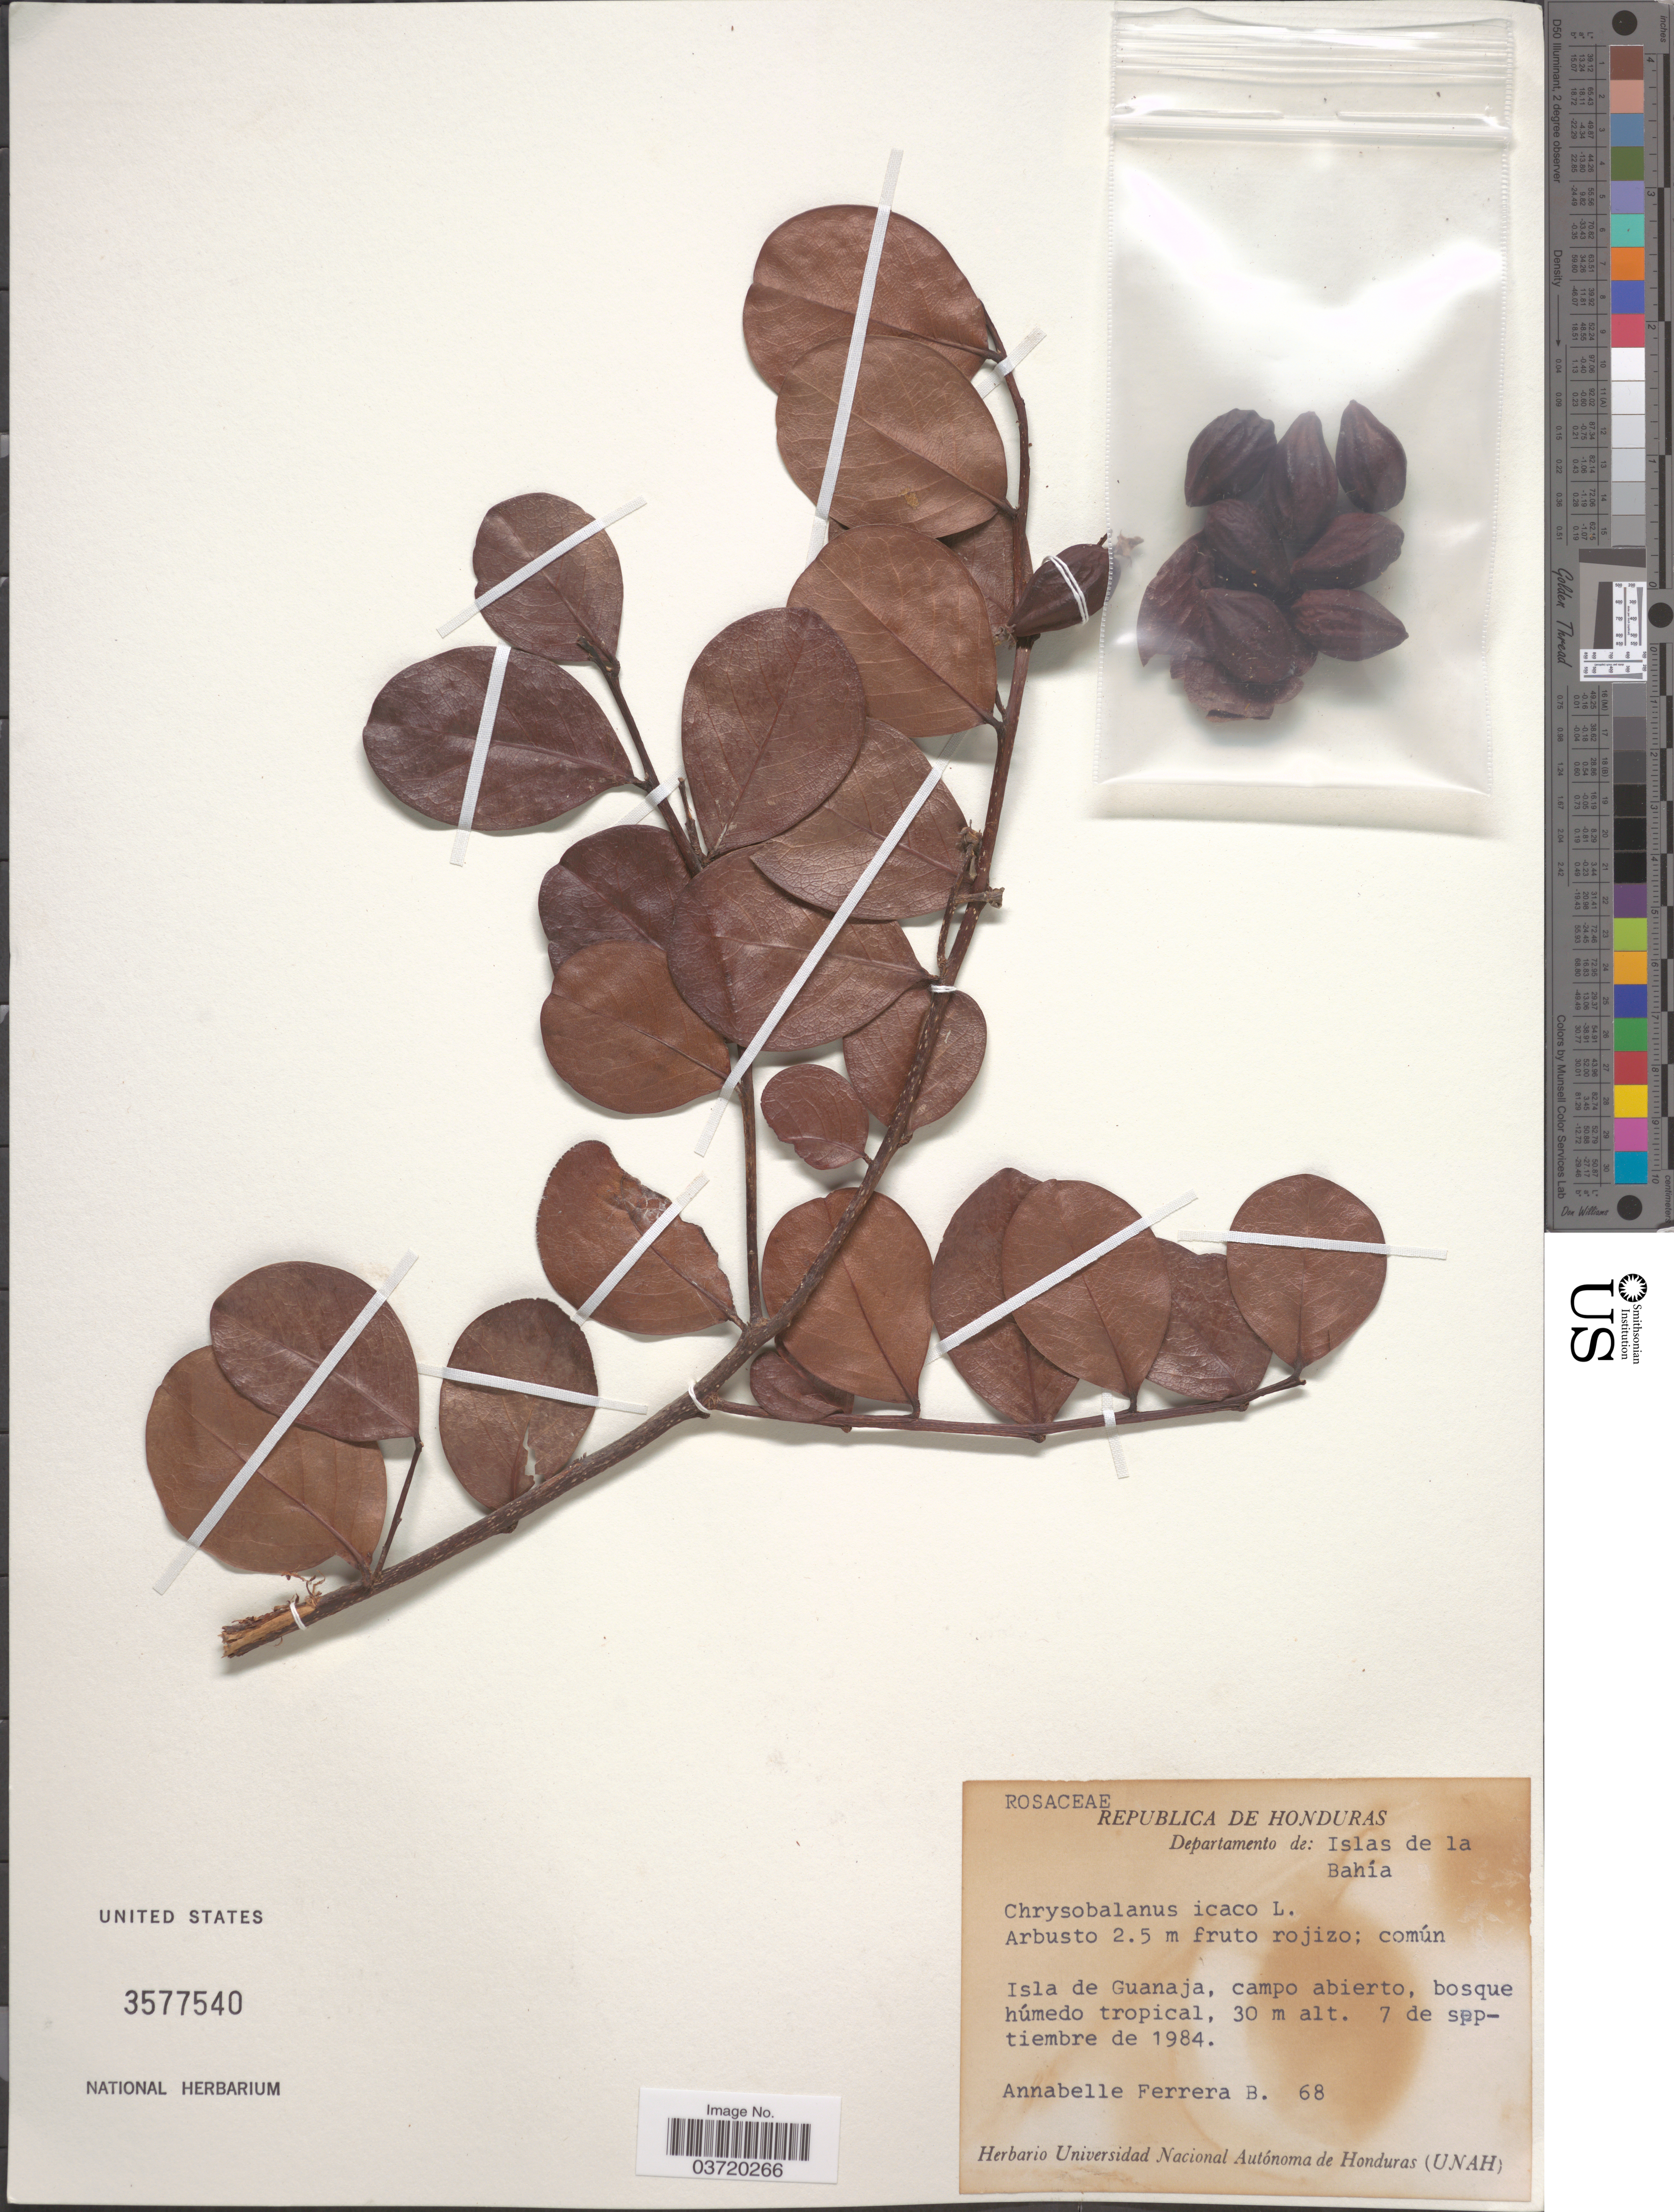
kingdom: Plantae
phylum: Tracheophyta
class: Magnoliopsida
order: Malpighiales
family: Chrysobalanaceae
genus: Chrysobalanus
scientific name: Chrysobalanus icaco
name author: L.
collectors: A. Ferrera B.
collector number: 68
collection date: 1984-09-07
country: Honduras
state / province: Islas de la Bahía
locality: Departamento de: Islas de la Bahía. Isla de Guanaja, campo abierto, bosque húmedo tropical.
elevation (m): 30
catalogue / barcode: US 3577540